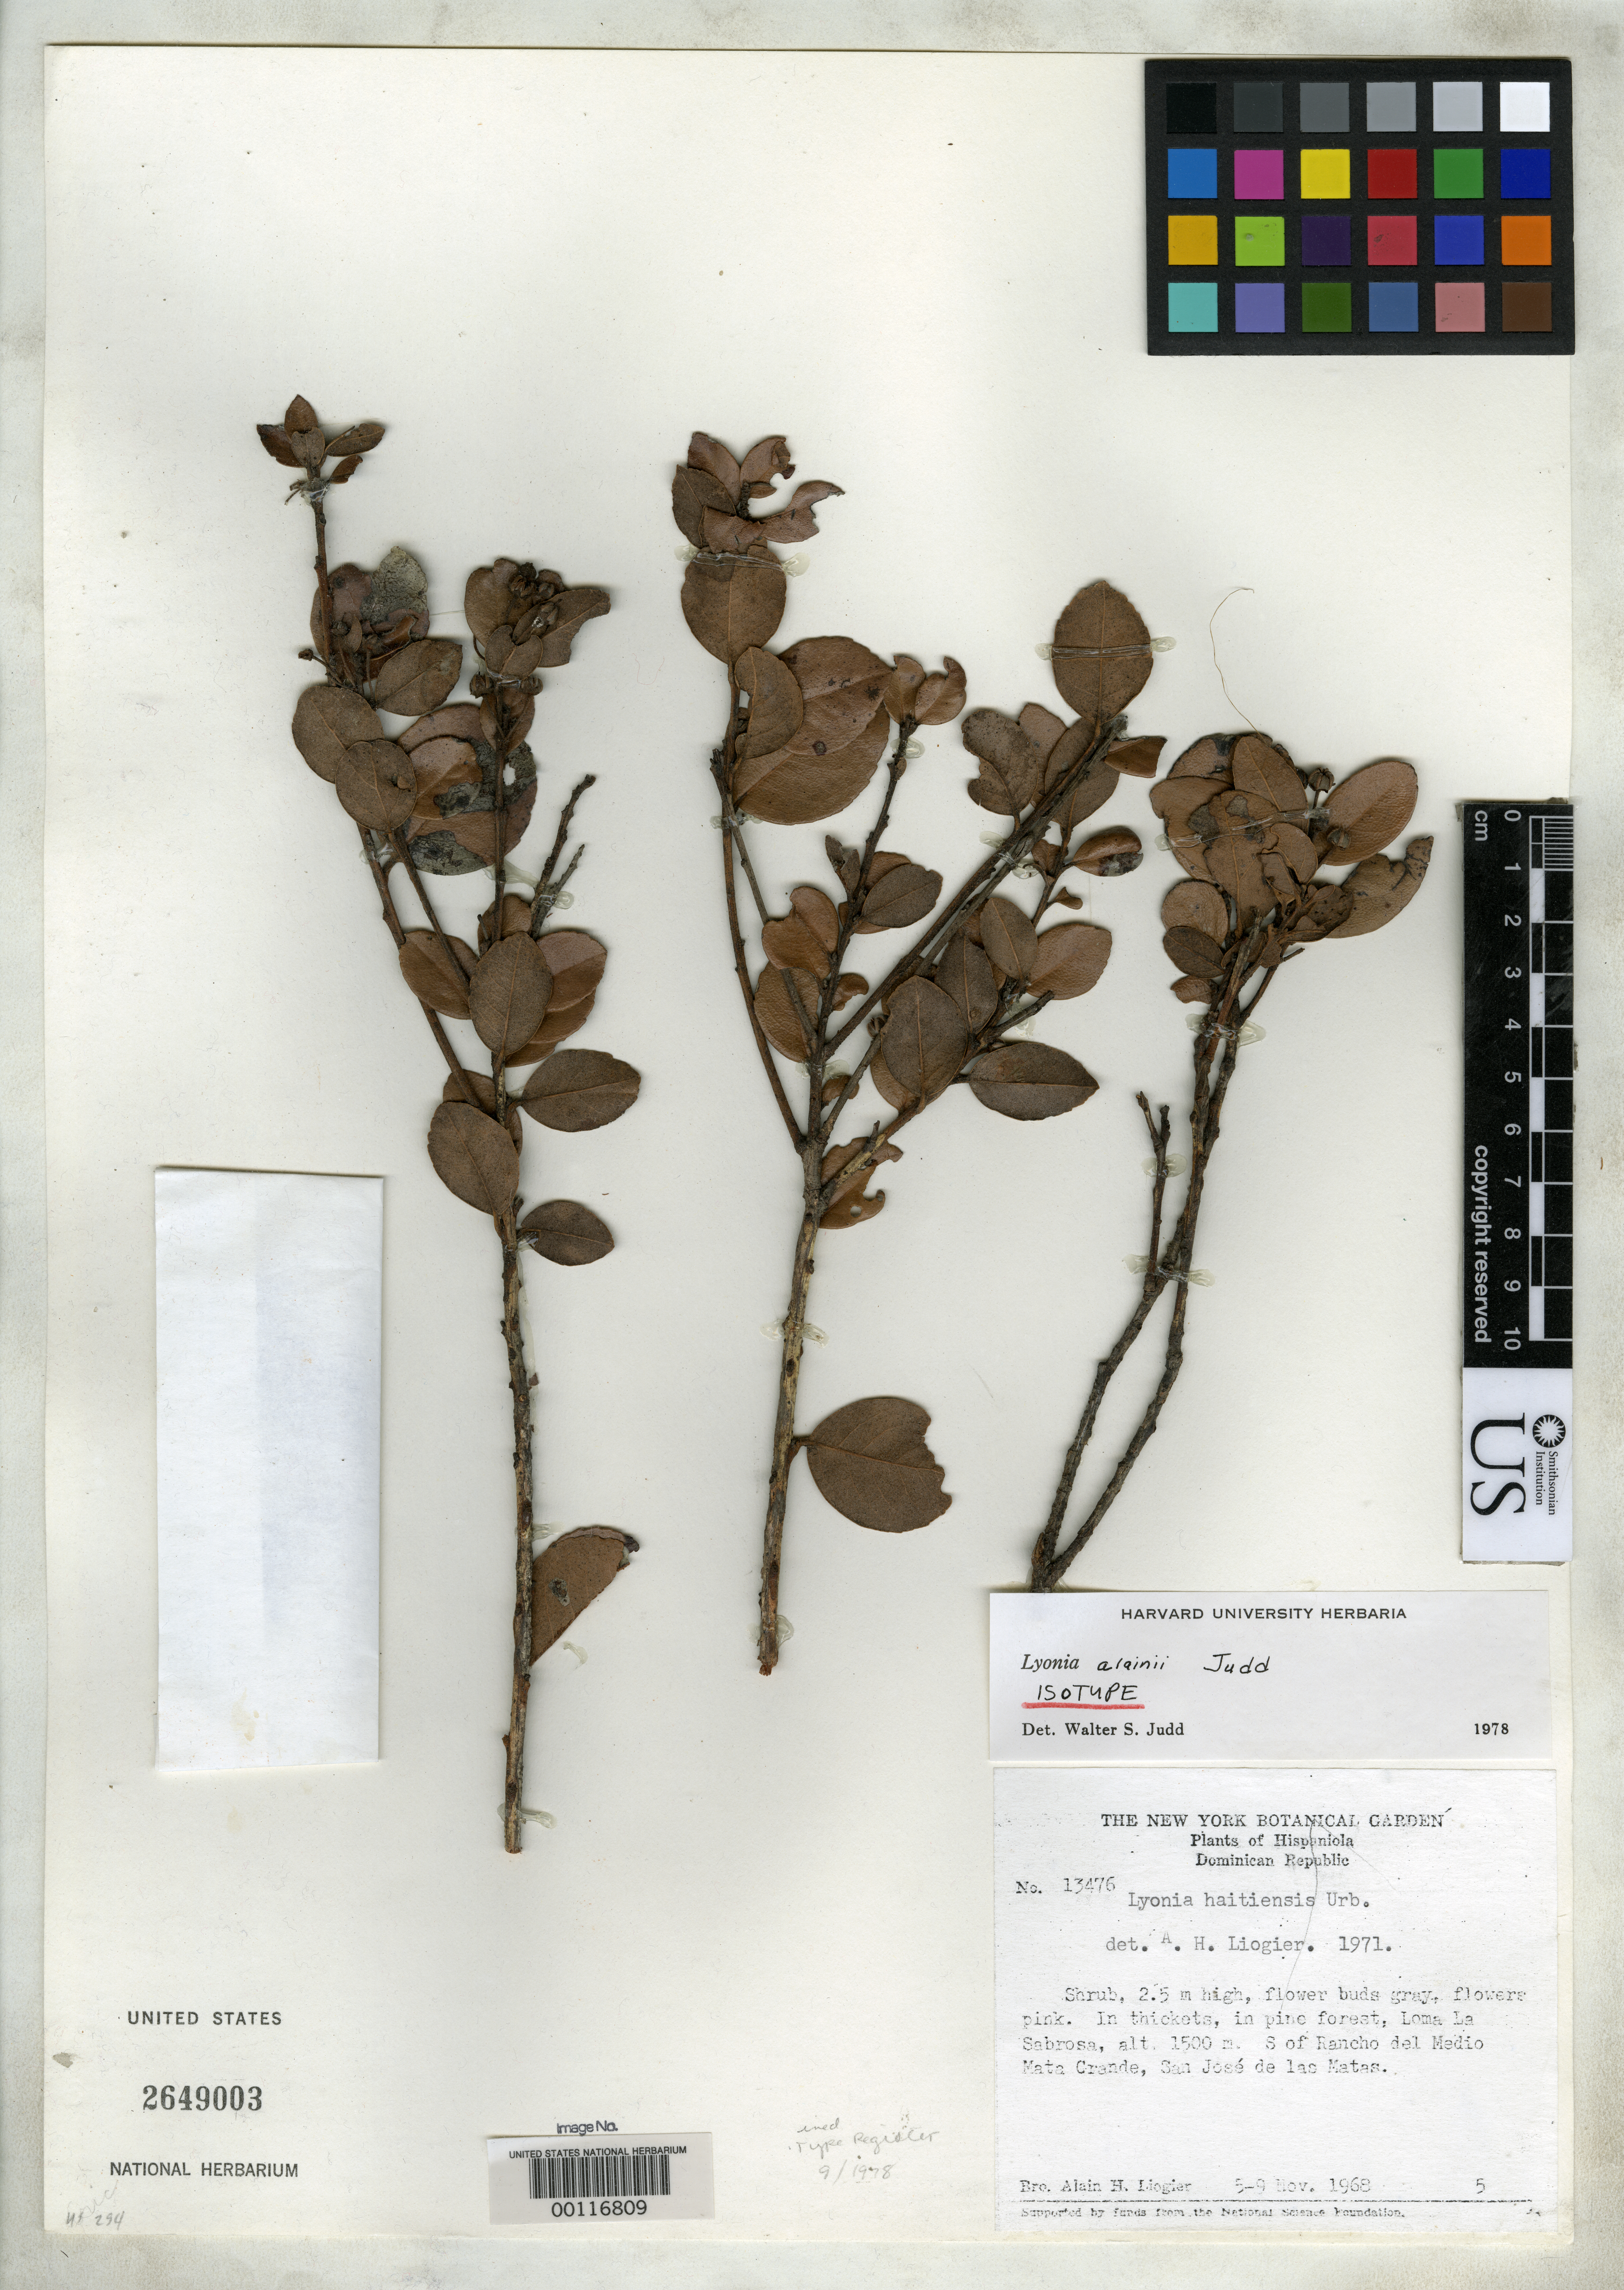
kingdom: Plantae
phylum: Tracheophyta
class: Magnoliopsida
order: Ericales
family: Ericaceae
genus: Lyonia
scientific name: Lyonia alainii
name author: Judd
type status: Isotype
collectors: A. H. Liogier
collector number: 13476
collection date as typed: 05 Nov 1968 to 09 Nov 1968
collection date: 1968-11-05/1968-11-09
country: Dominican Republic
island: Hispaniola Island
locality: Loma La Sabrosa, S of Rancho del Medio, Mata Grande, San Jose de Las Matas.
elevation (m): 1500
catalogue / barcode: US 2649003